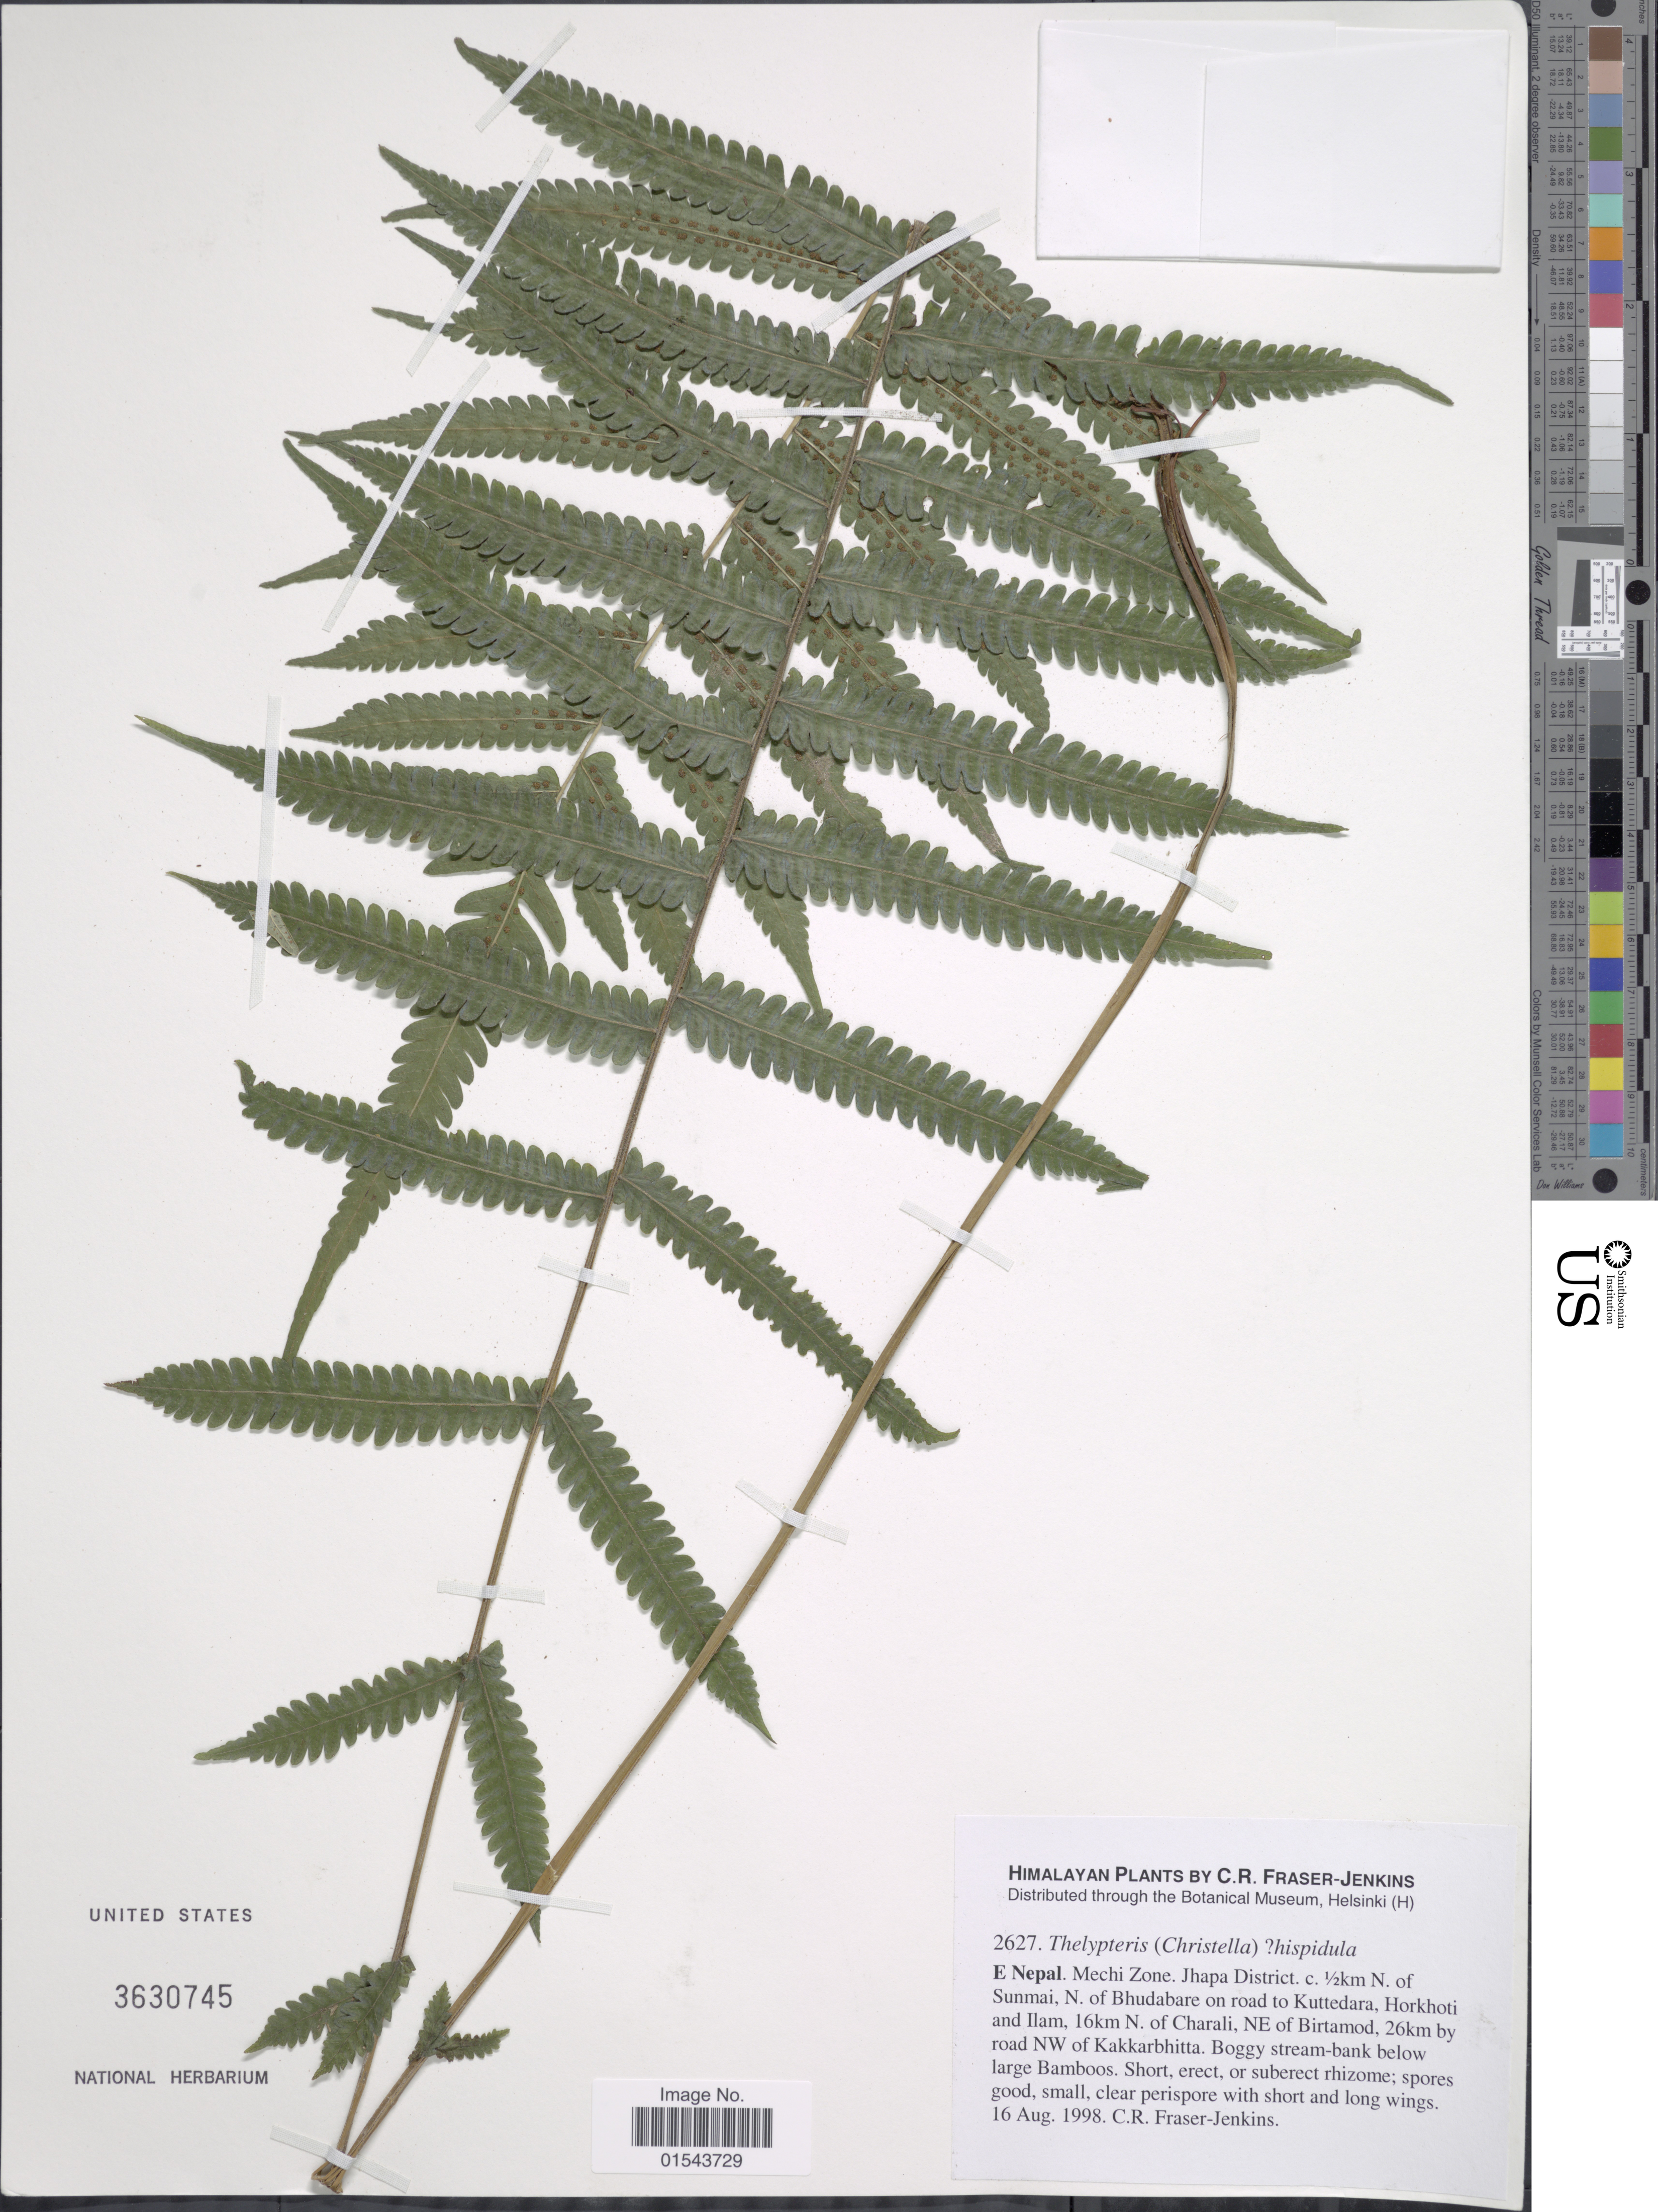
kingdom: Plantae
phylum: Tracheophyta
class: Polypodiopsida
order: Polypodiales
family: Thelypteridaceae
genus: Christella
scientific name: Christella hispidula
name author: (Decne.) Holttum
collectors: C. R. Fraser-Jenkins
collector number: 2627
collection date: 1998-08-16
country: Nepal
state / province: Mechi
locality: Himalaya, E nepal. Mechi Zone, Jhapa District, 1.5 km N. of Summai, N. of Bhudabare on road to Kuttedara. Horkhoti and llam, 16 km of Charali, NE of Birtamond, 26 km by road NW of Kakkarbhita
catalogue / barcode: US 3630745